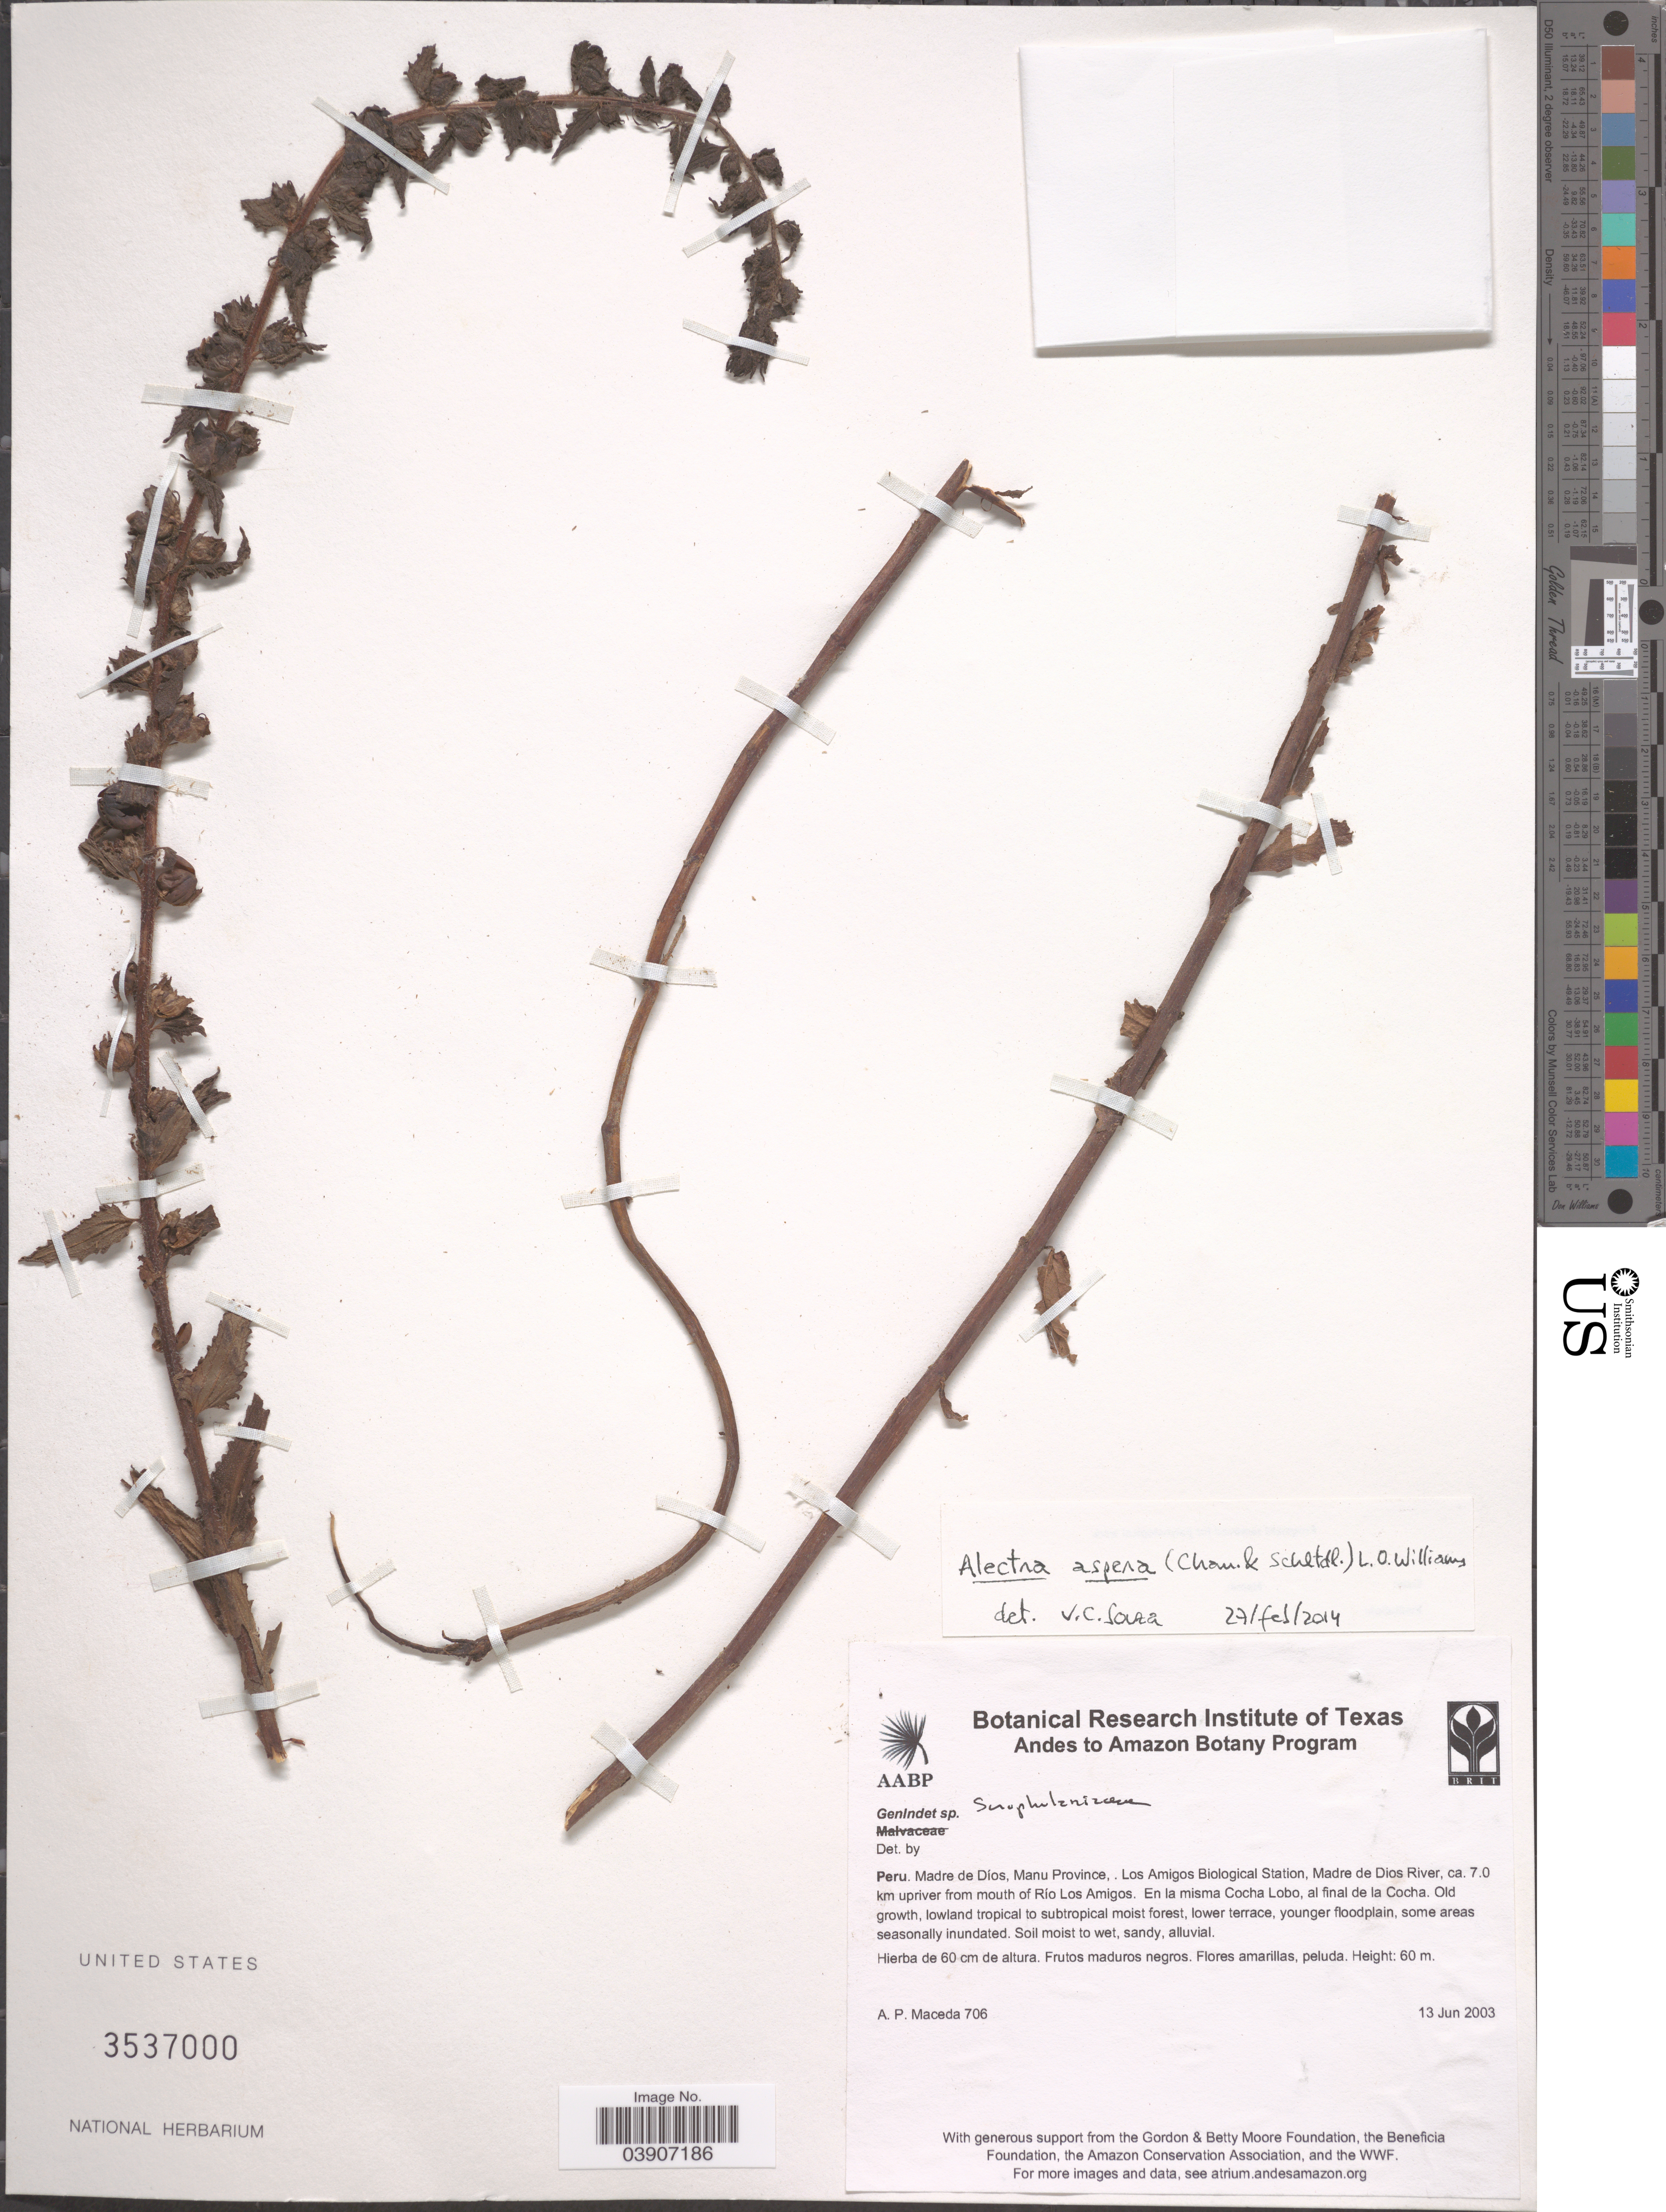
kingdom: Plantae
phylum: Tracheophyta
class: Magnoliopsida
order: Lamiales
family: Orobanchaceae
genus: Alectra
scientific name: Alectra aspera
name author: (Cham. & Schltdl.) L.O. Williams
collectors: A. Maceda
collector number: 706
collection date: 2003-06-13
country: Peru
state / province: Madre de Dios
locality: Manu Province. Los Amigos Biological Station, Madre de Dios River, ca. 7.0 km upriver from mouth of Río Los Amigos. En la misma Cocha Lobo, al final de la Cocha.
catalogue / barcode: US 3537000